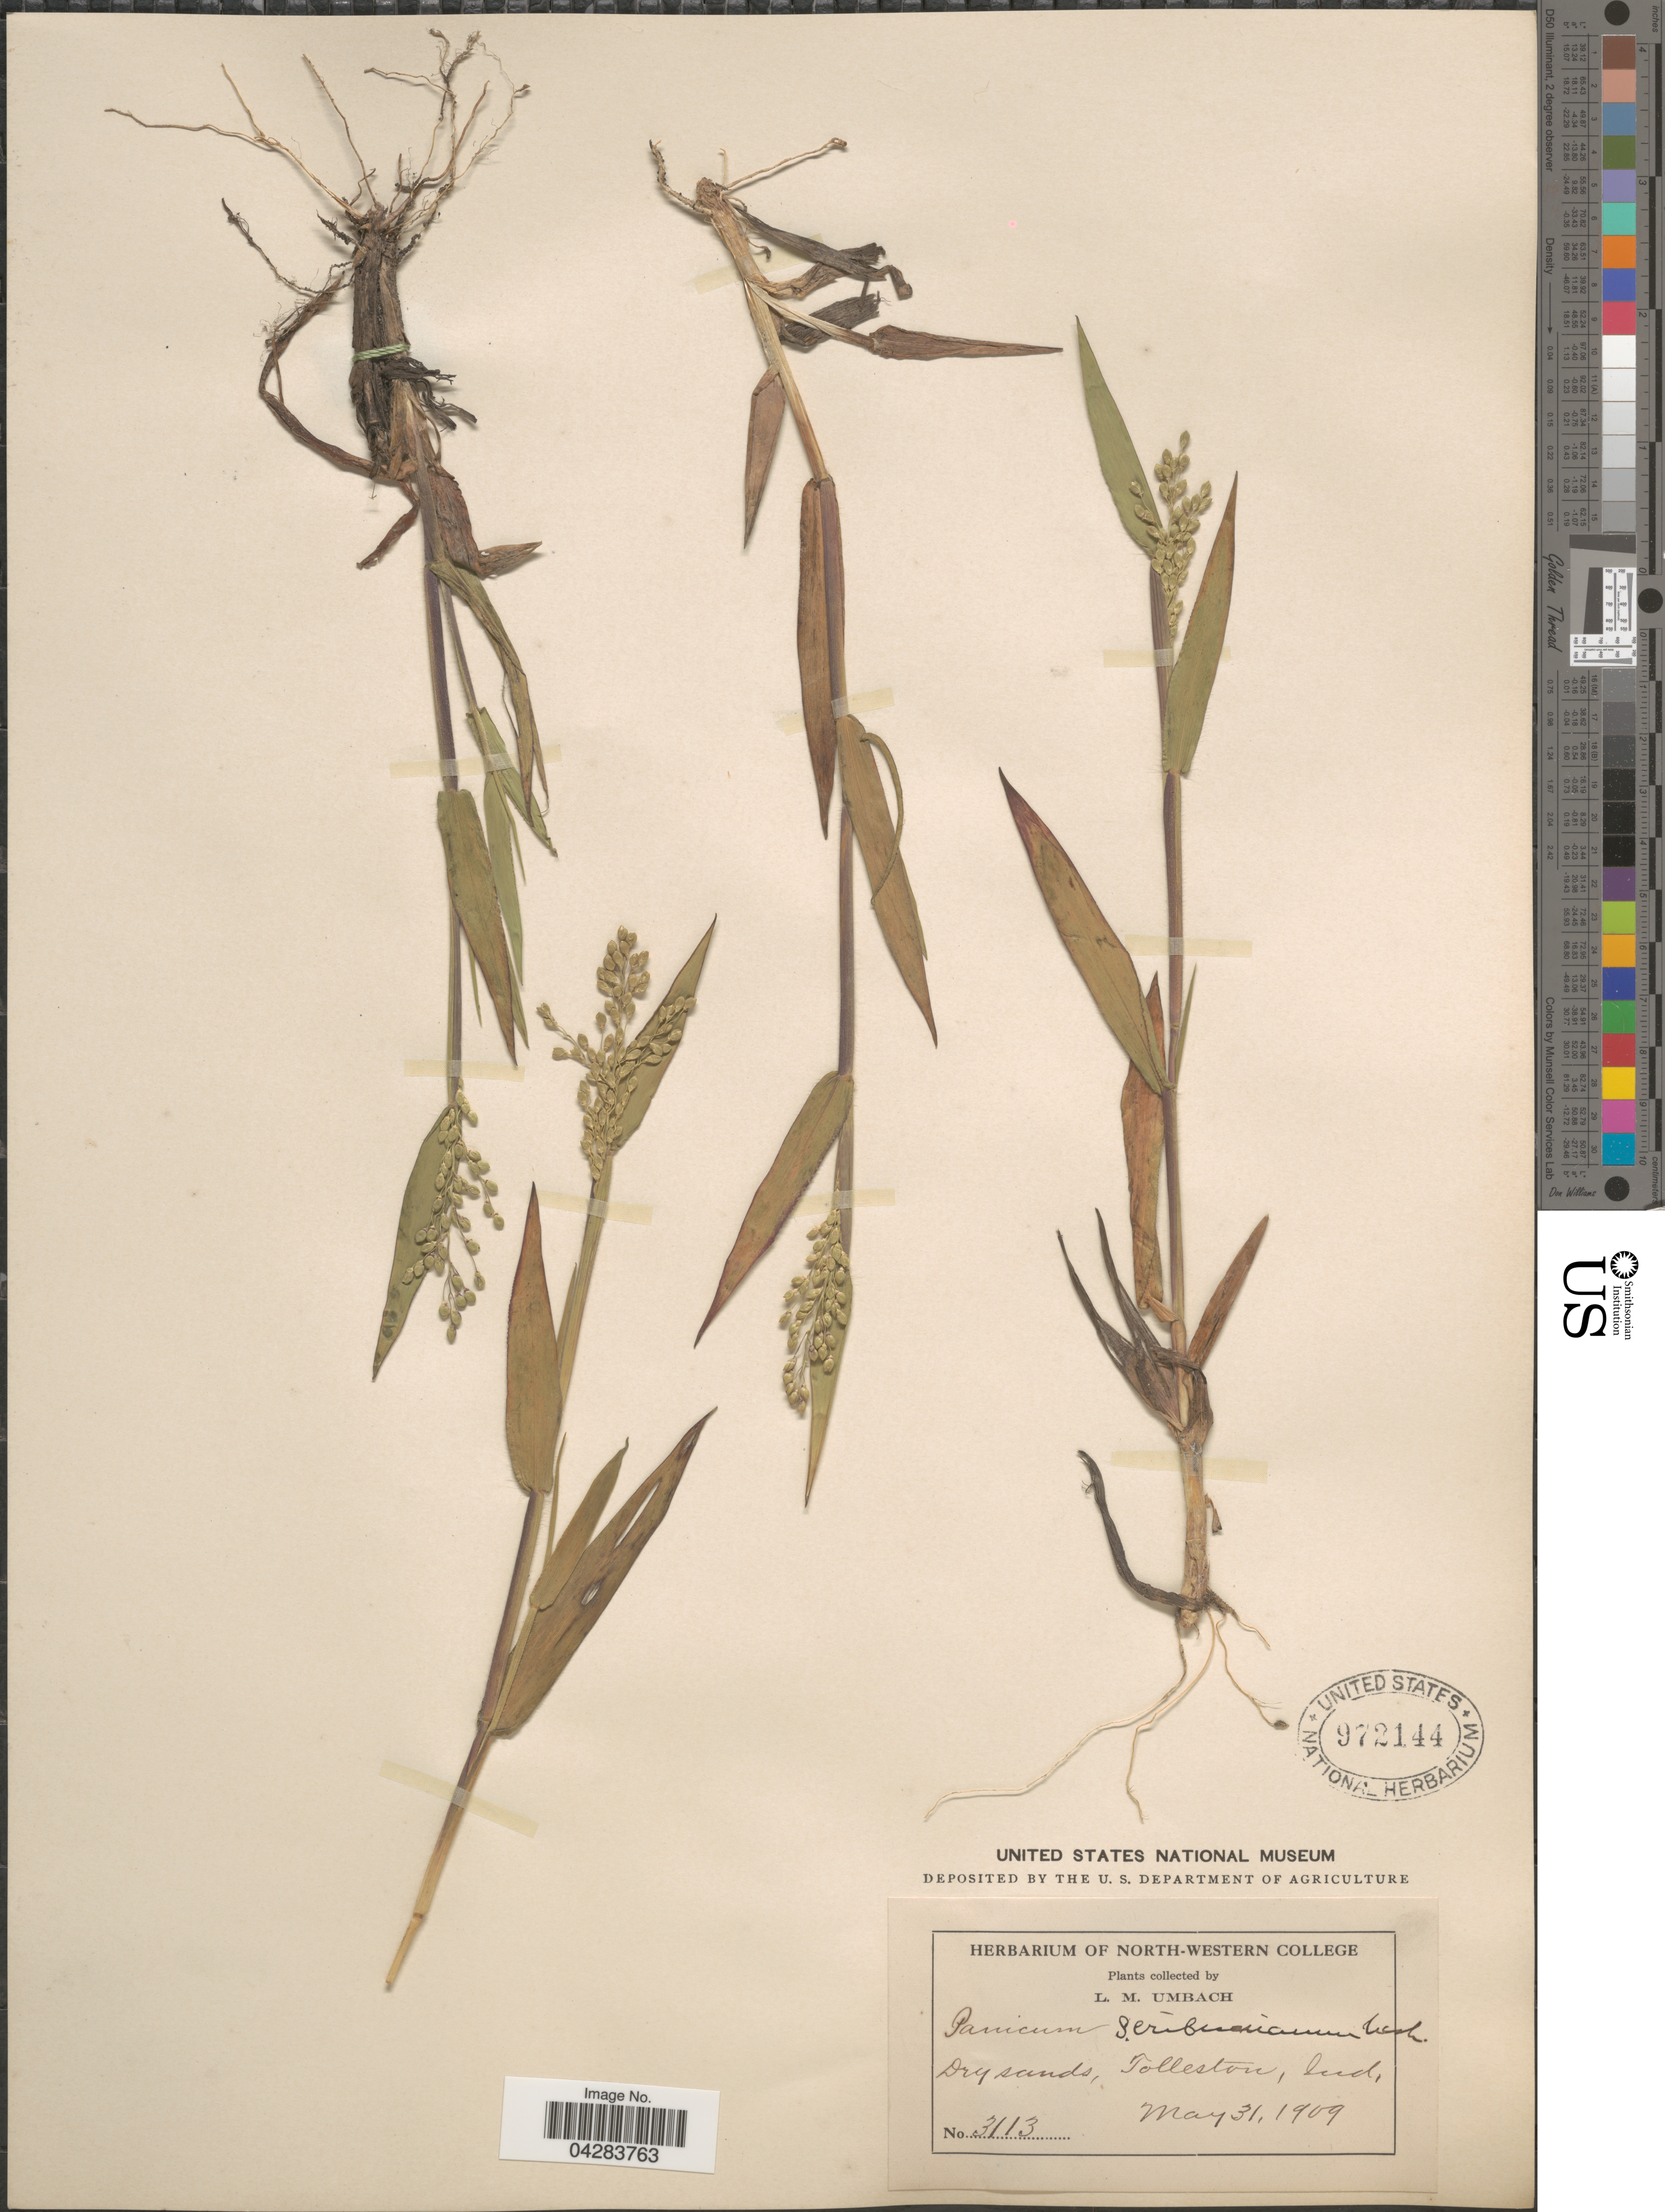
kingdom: Plantae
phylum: Tracheophyta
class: Liliopsida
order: Poales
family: Poaceae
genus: Dichanthelium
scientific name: Dichanthelium oligosanthes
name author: (Schult.) Gould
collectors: L. M. Umbach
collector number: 3113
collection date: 1909-05-31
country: United States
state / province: Indiana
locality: Dry sands, Tolleston.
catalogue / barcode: US 972144